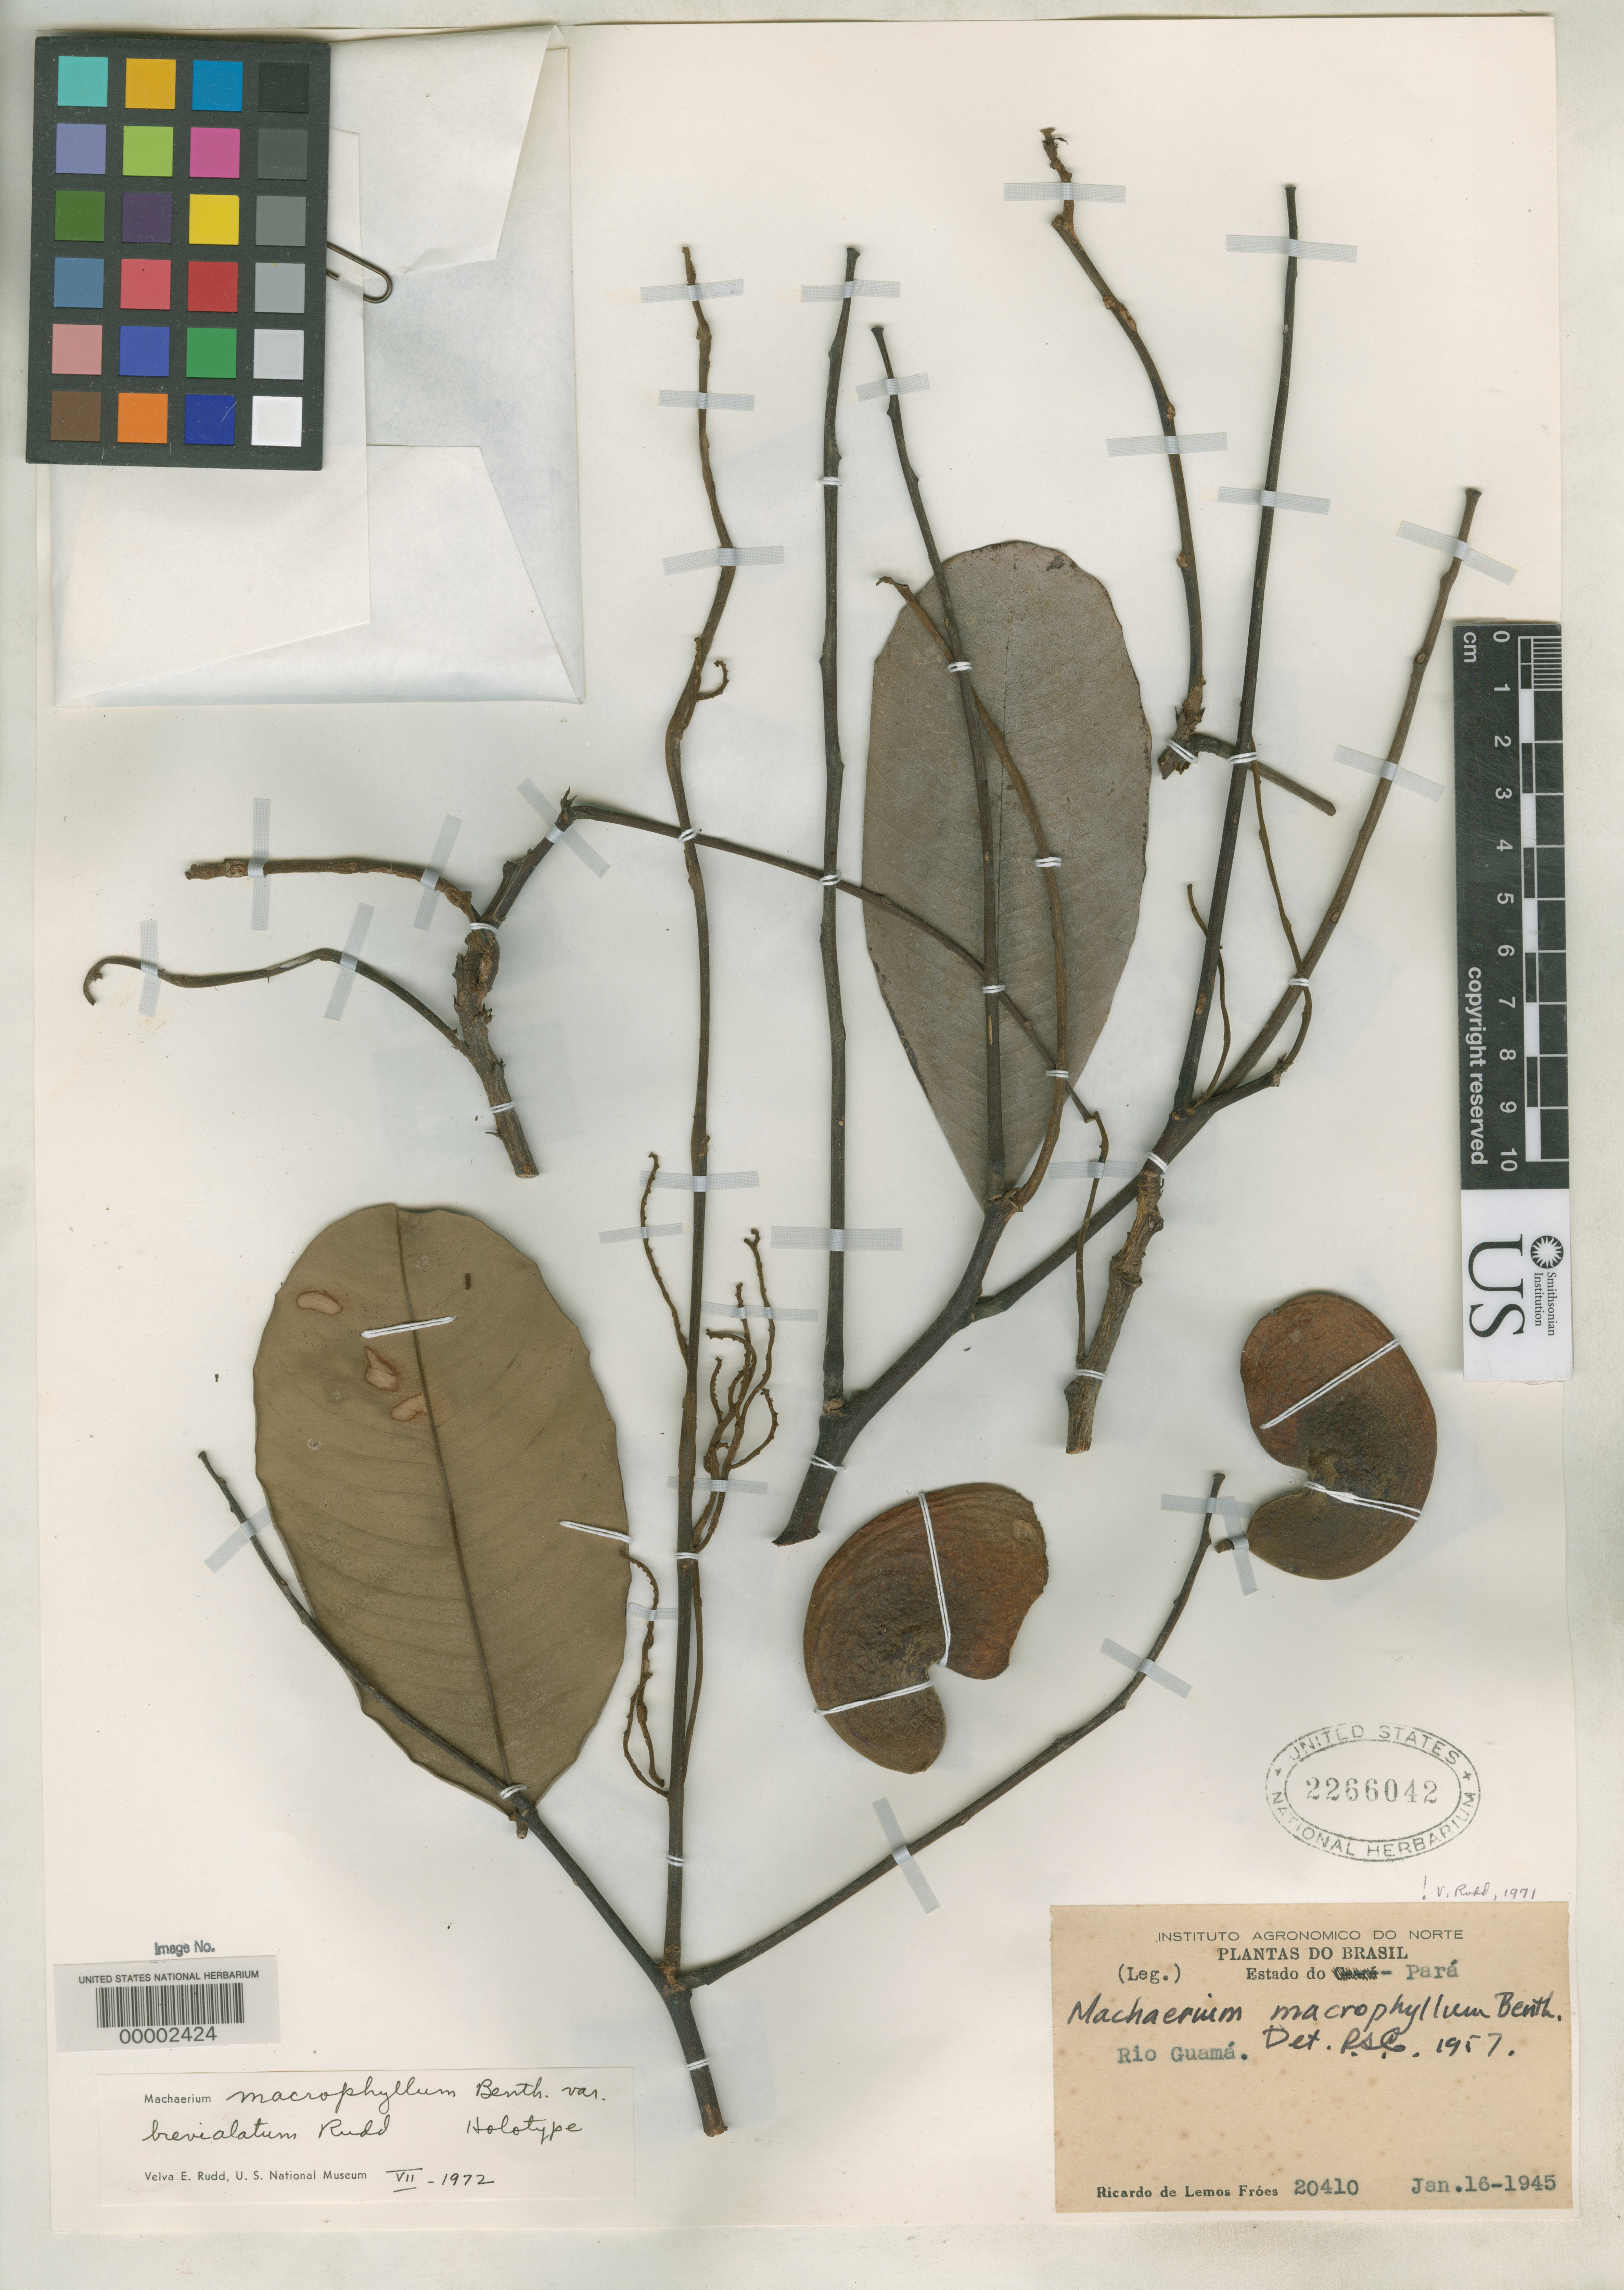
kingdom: Plantae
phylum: Tracheophyta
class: Magnoliopsida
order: Fabales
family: Fabaceae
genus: Machaerium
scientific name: Machaerium macrophyllum var. brevialatum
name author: Rudd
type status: Holotype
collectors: R. L. Fróes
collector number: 20410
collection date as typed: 16 Jan 1945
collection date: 1945-01-16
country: Brazil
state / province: Pará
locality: Rio Guama.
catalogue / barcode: US 2266042